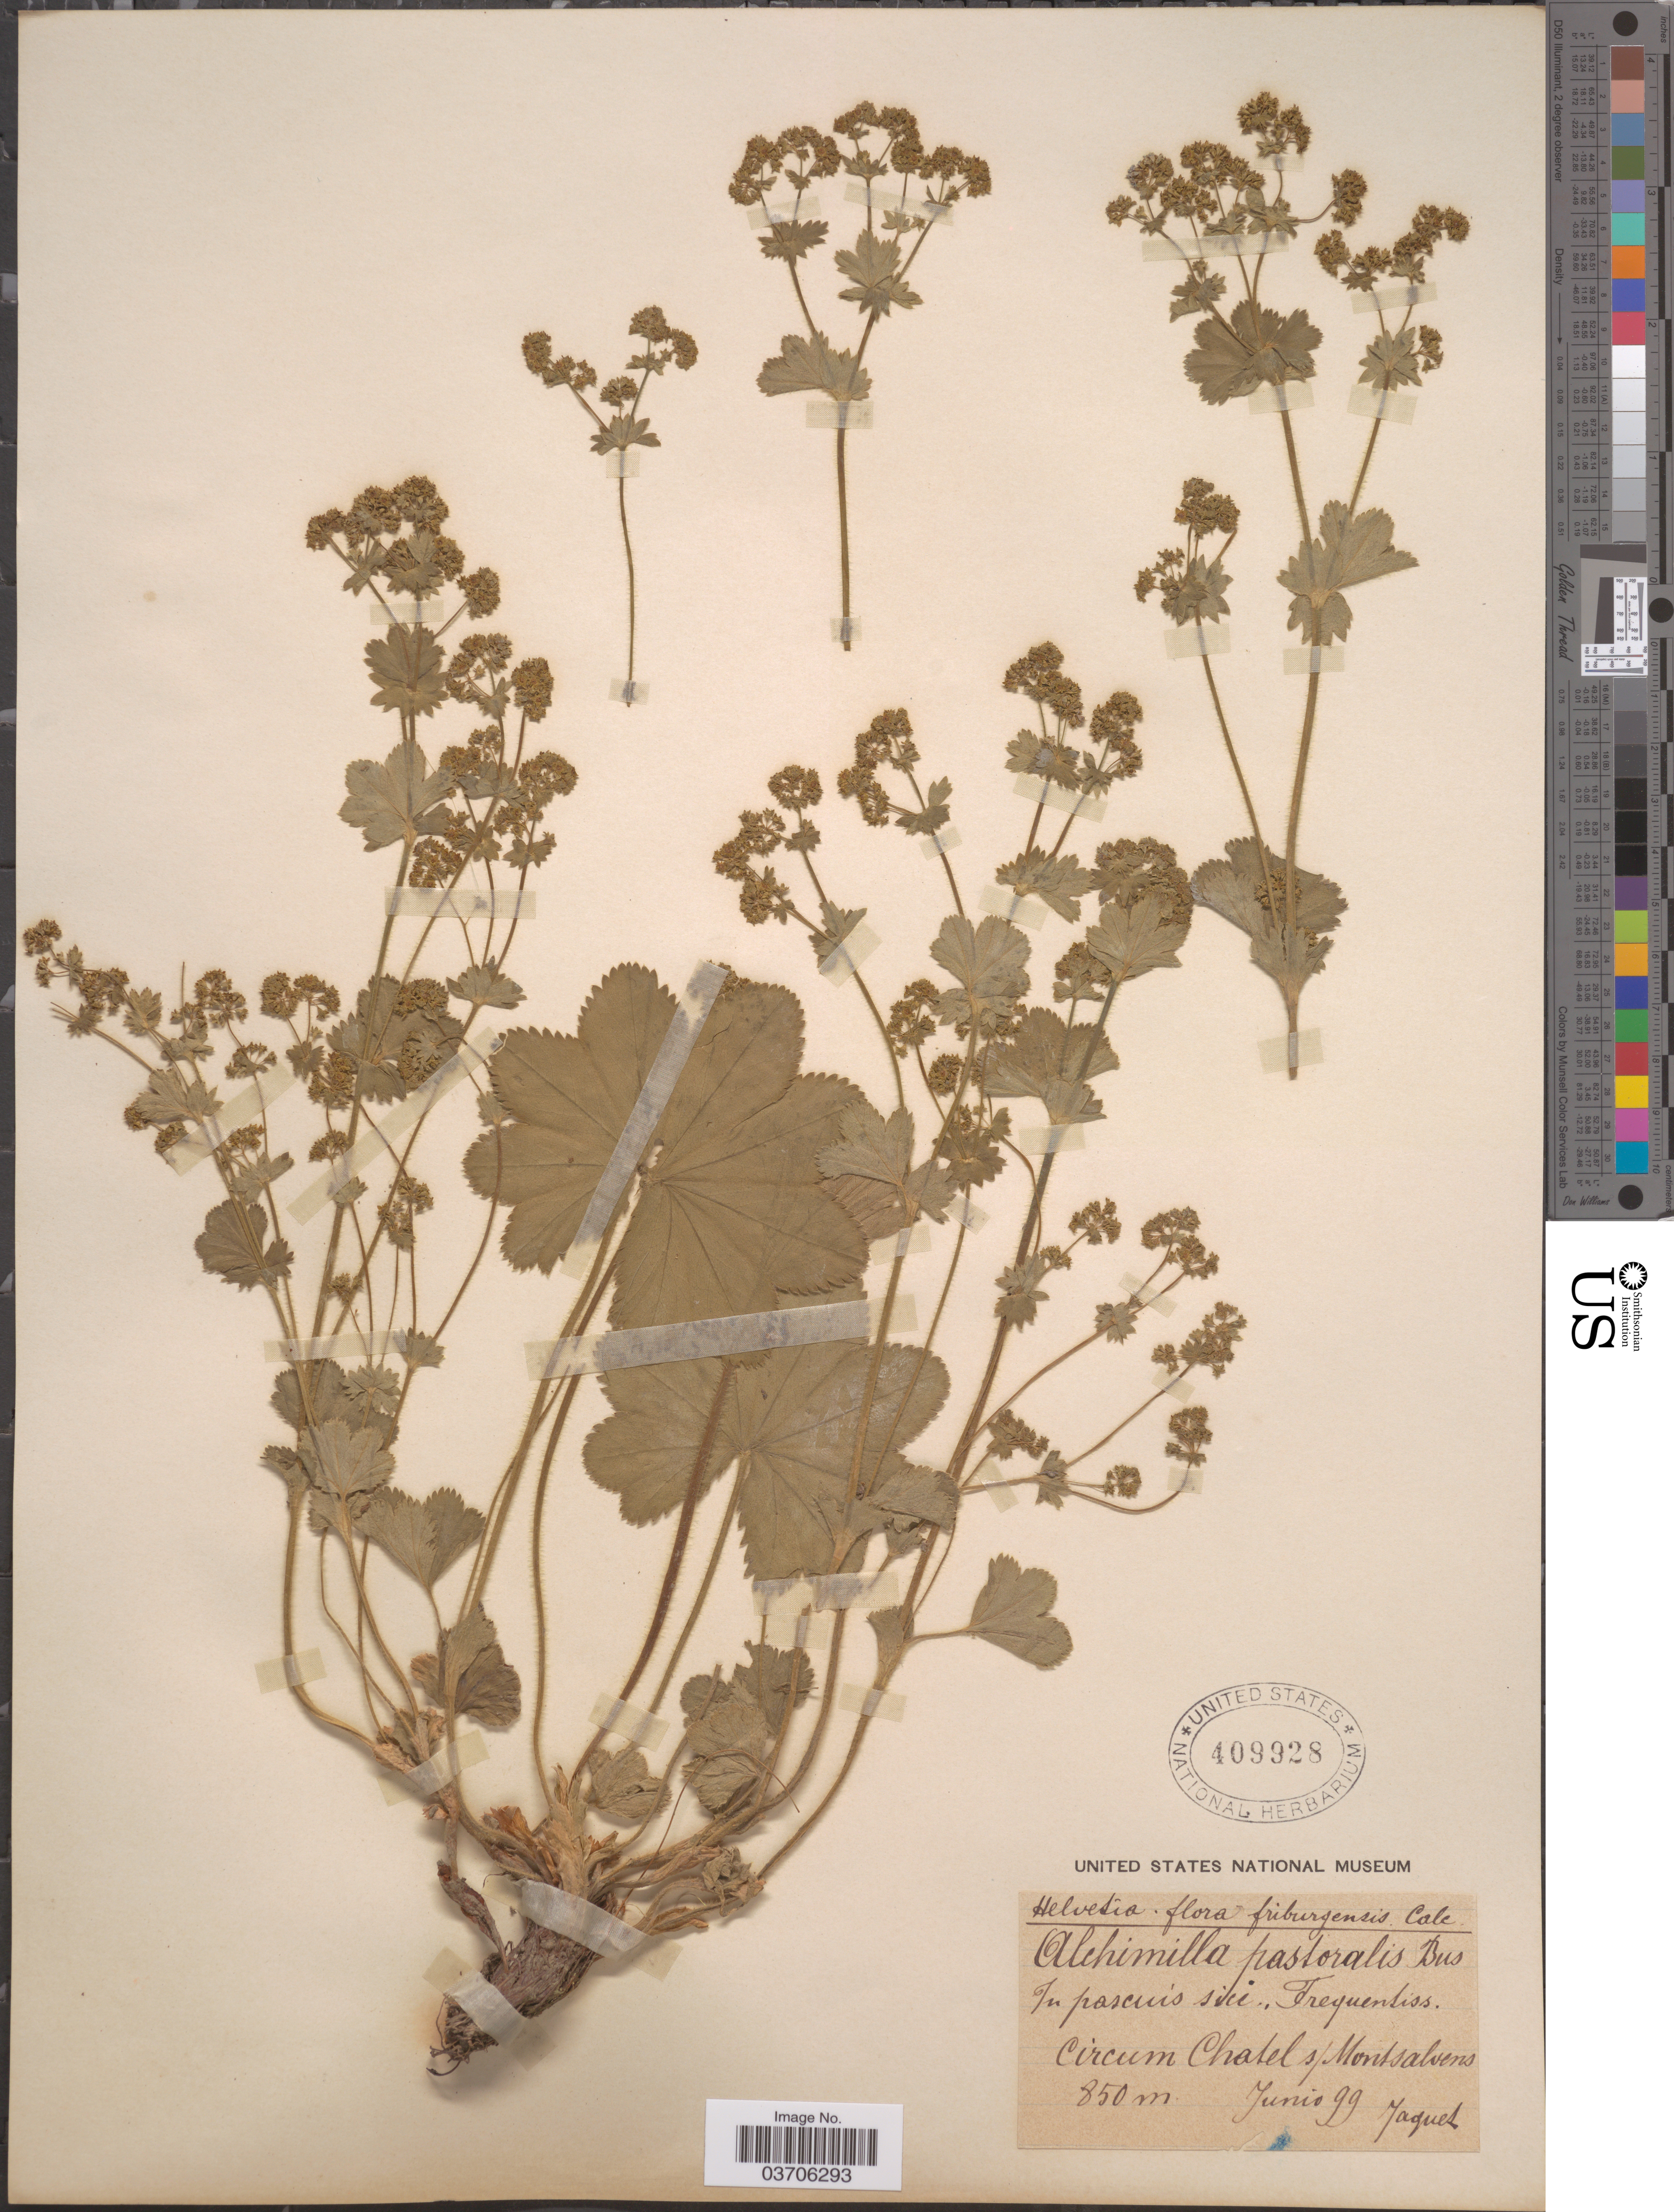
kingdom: Plantae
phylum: Tracheophyta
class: Magnoliopsida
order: Rosales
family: Rosaceae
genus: Alchemilla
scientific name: Alchemilla pastoralis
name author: Buser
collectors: -. Jaquet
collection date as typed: Transcribed d/m/y: /6/99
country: Switzerland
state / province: Fribourg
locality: Helvetia. Friburgensis Calc. Circum Chatel s/ Montsalvens.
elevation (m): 850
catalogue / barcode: US 409928